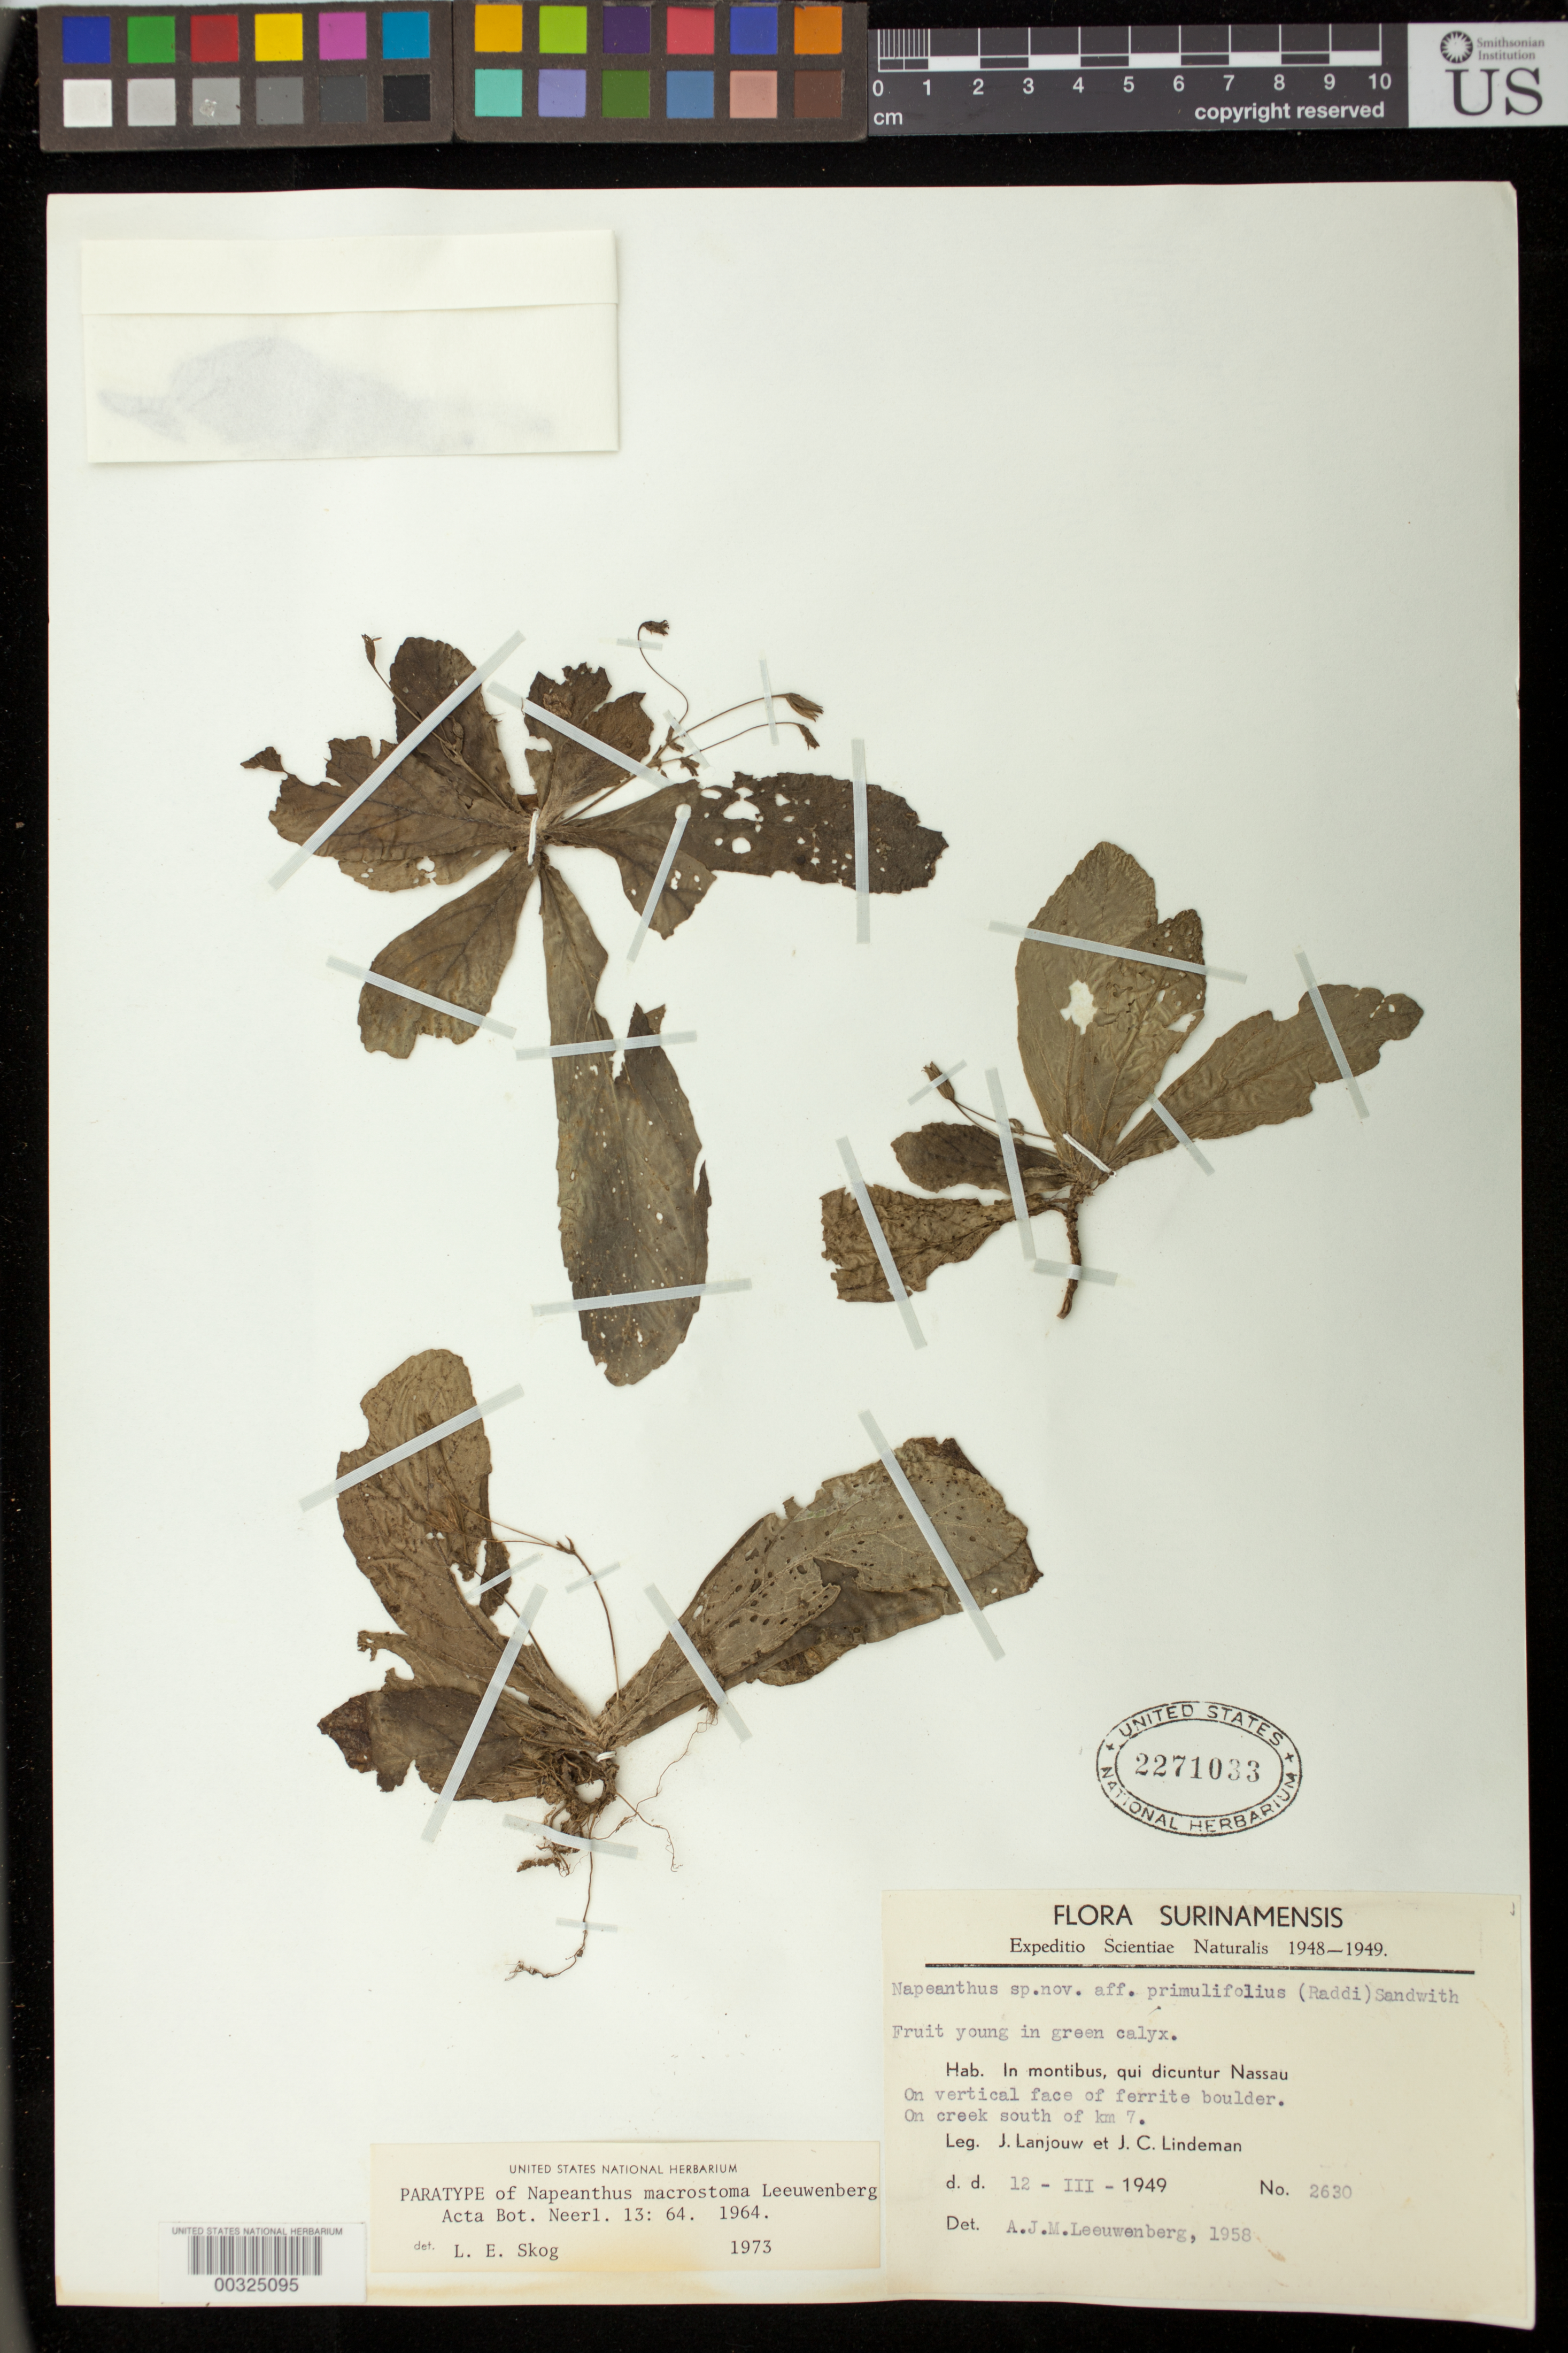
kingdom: Plantae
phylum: Tracheophyta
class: Magnoliopsida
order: Lamiales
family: Gesneriaceae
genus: Napeanthus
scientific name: Napeanthus macrostoma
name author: Leeuwenb.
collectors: J. Lanjouw & J. C. Lindeman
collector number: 2630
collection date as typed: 12 Mar 1949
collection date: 1949-03-12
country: Suriname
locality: Hab. in montibus, qui dicuntur Nassau; on creek south of km 7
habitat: On vertical face of ferrite boulder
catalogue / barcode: US 2271033